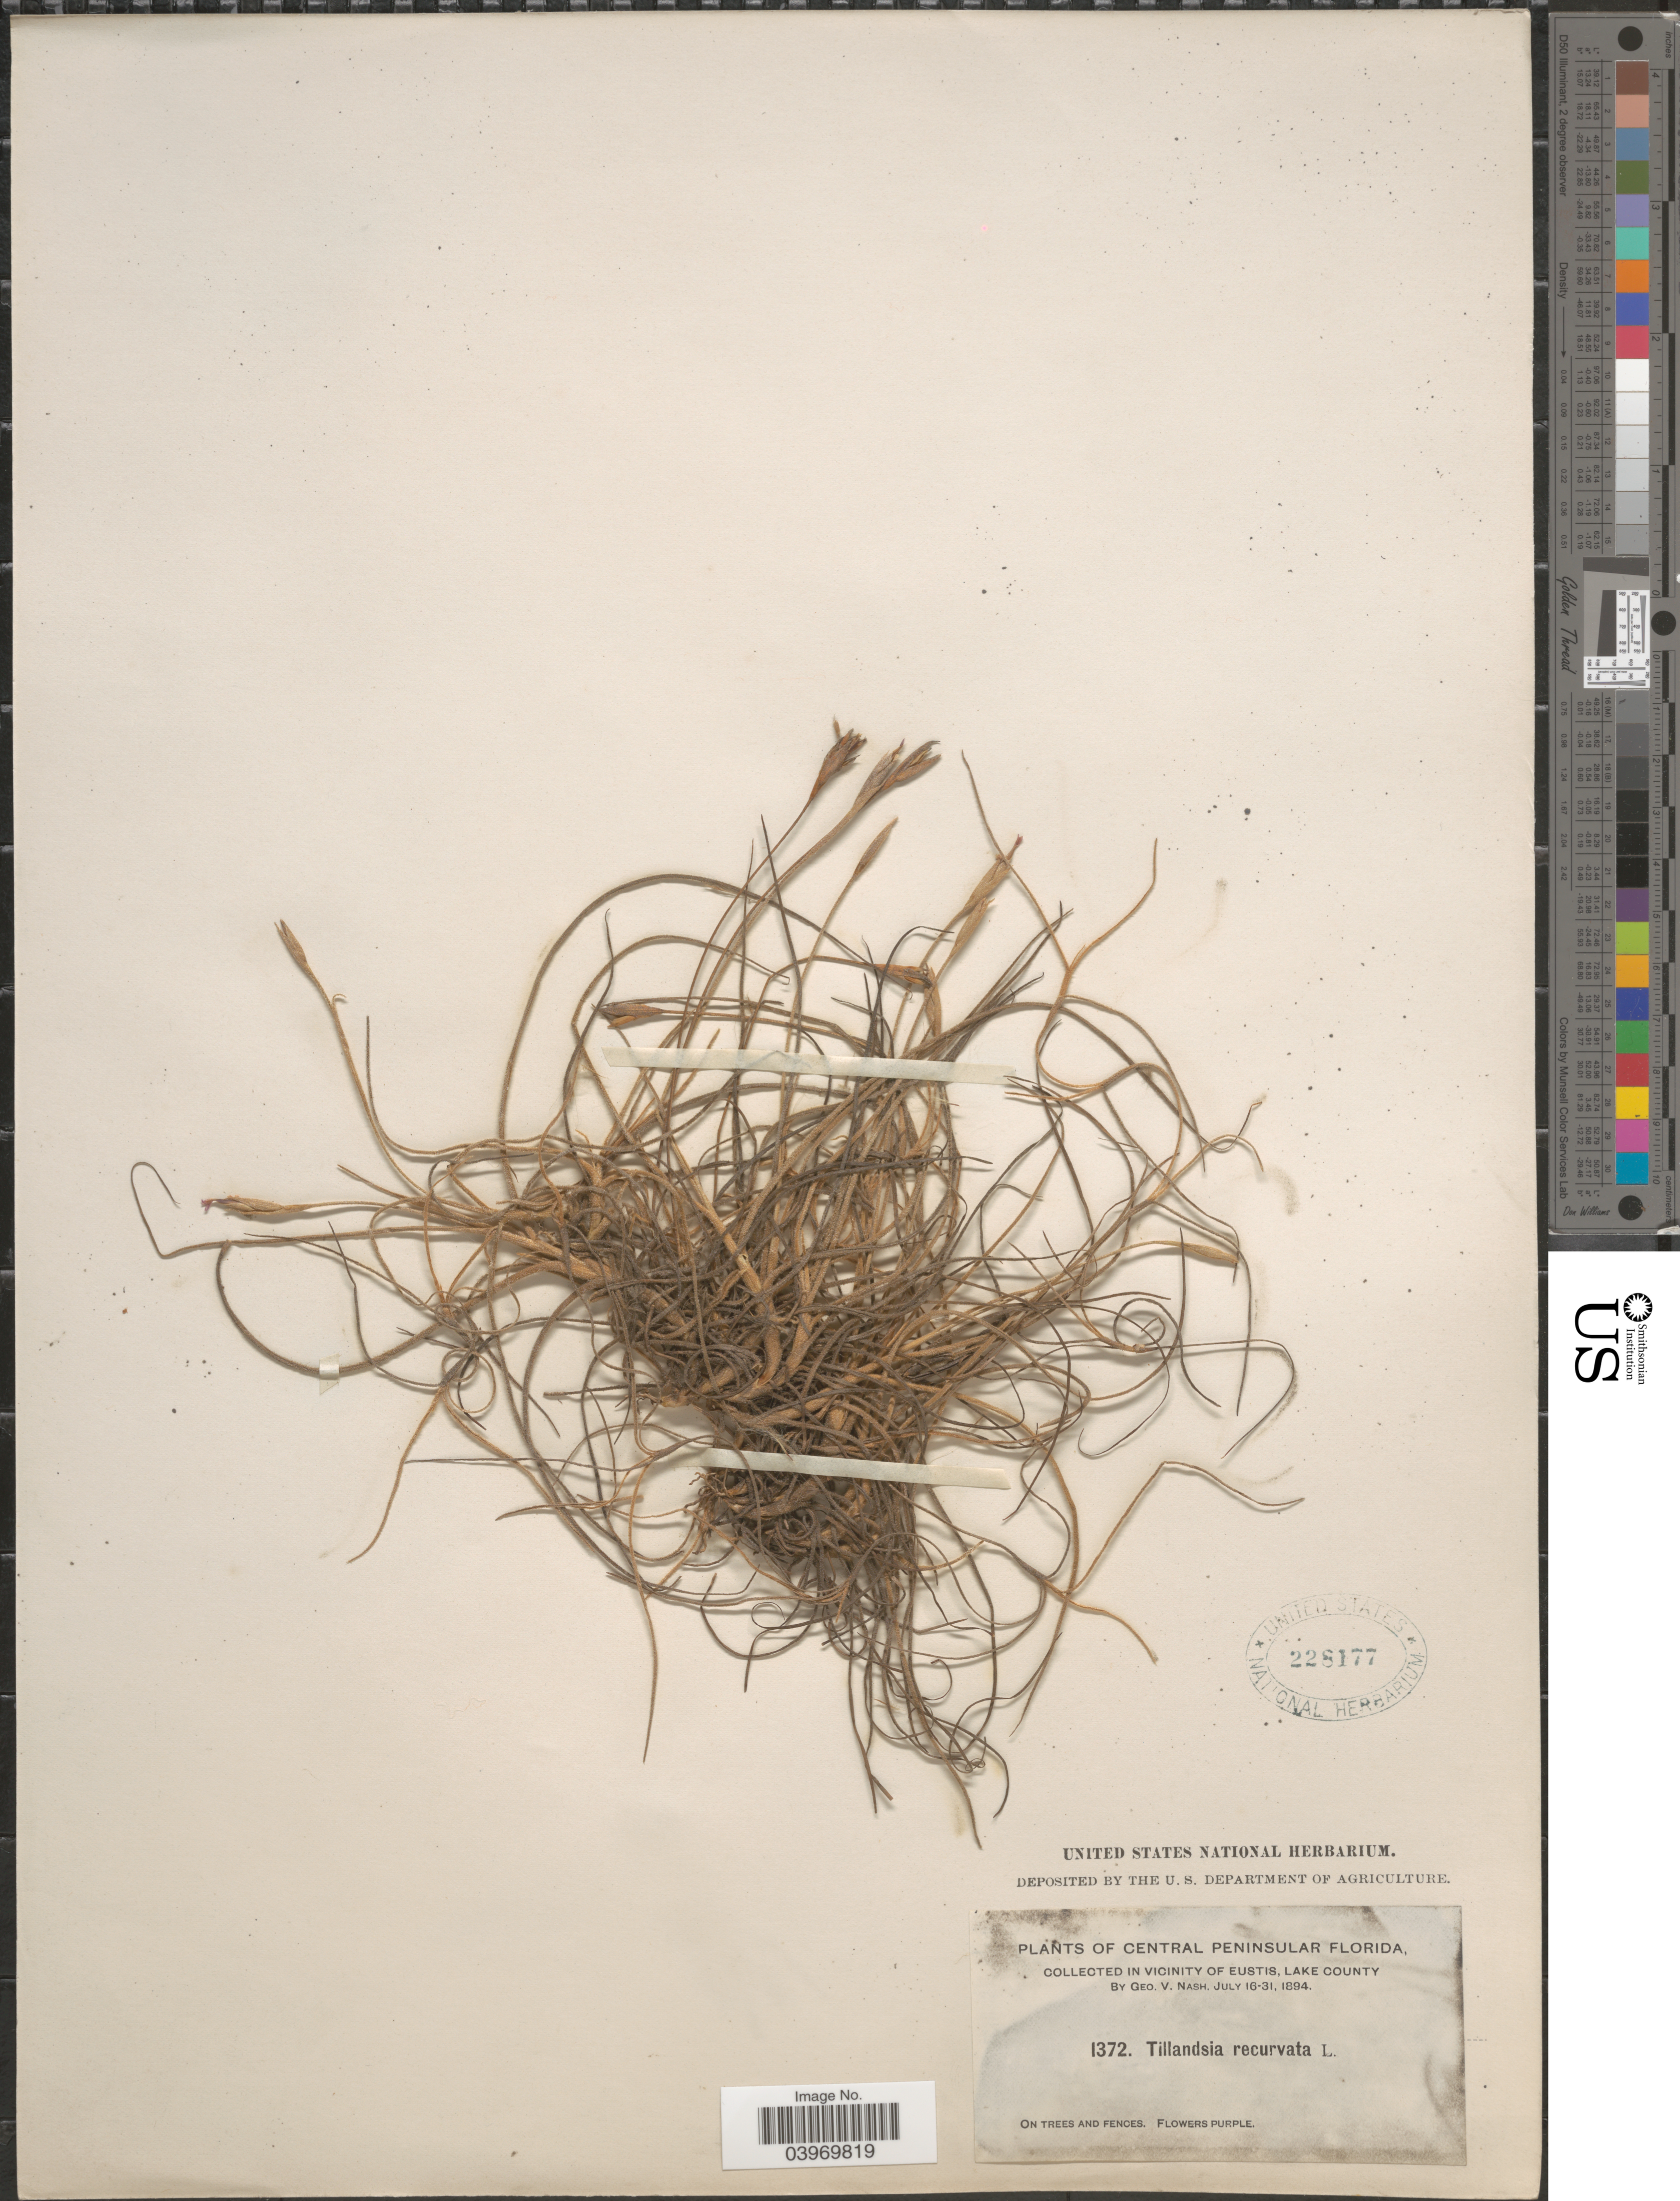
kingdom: Plantae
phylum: Tracheophyta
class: Liliopsida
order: Poales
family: Bromeliaceae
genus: Tillandsia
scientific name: Tillandsia recurvata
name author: L.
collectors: G. V. Nash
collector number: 1372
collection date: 1894-07-16/1894-07-31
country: United States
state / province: Florida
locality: Central Peninsular Florida, in vicinity of Eustis, Lake County.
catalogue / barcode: US 228177